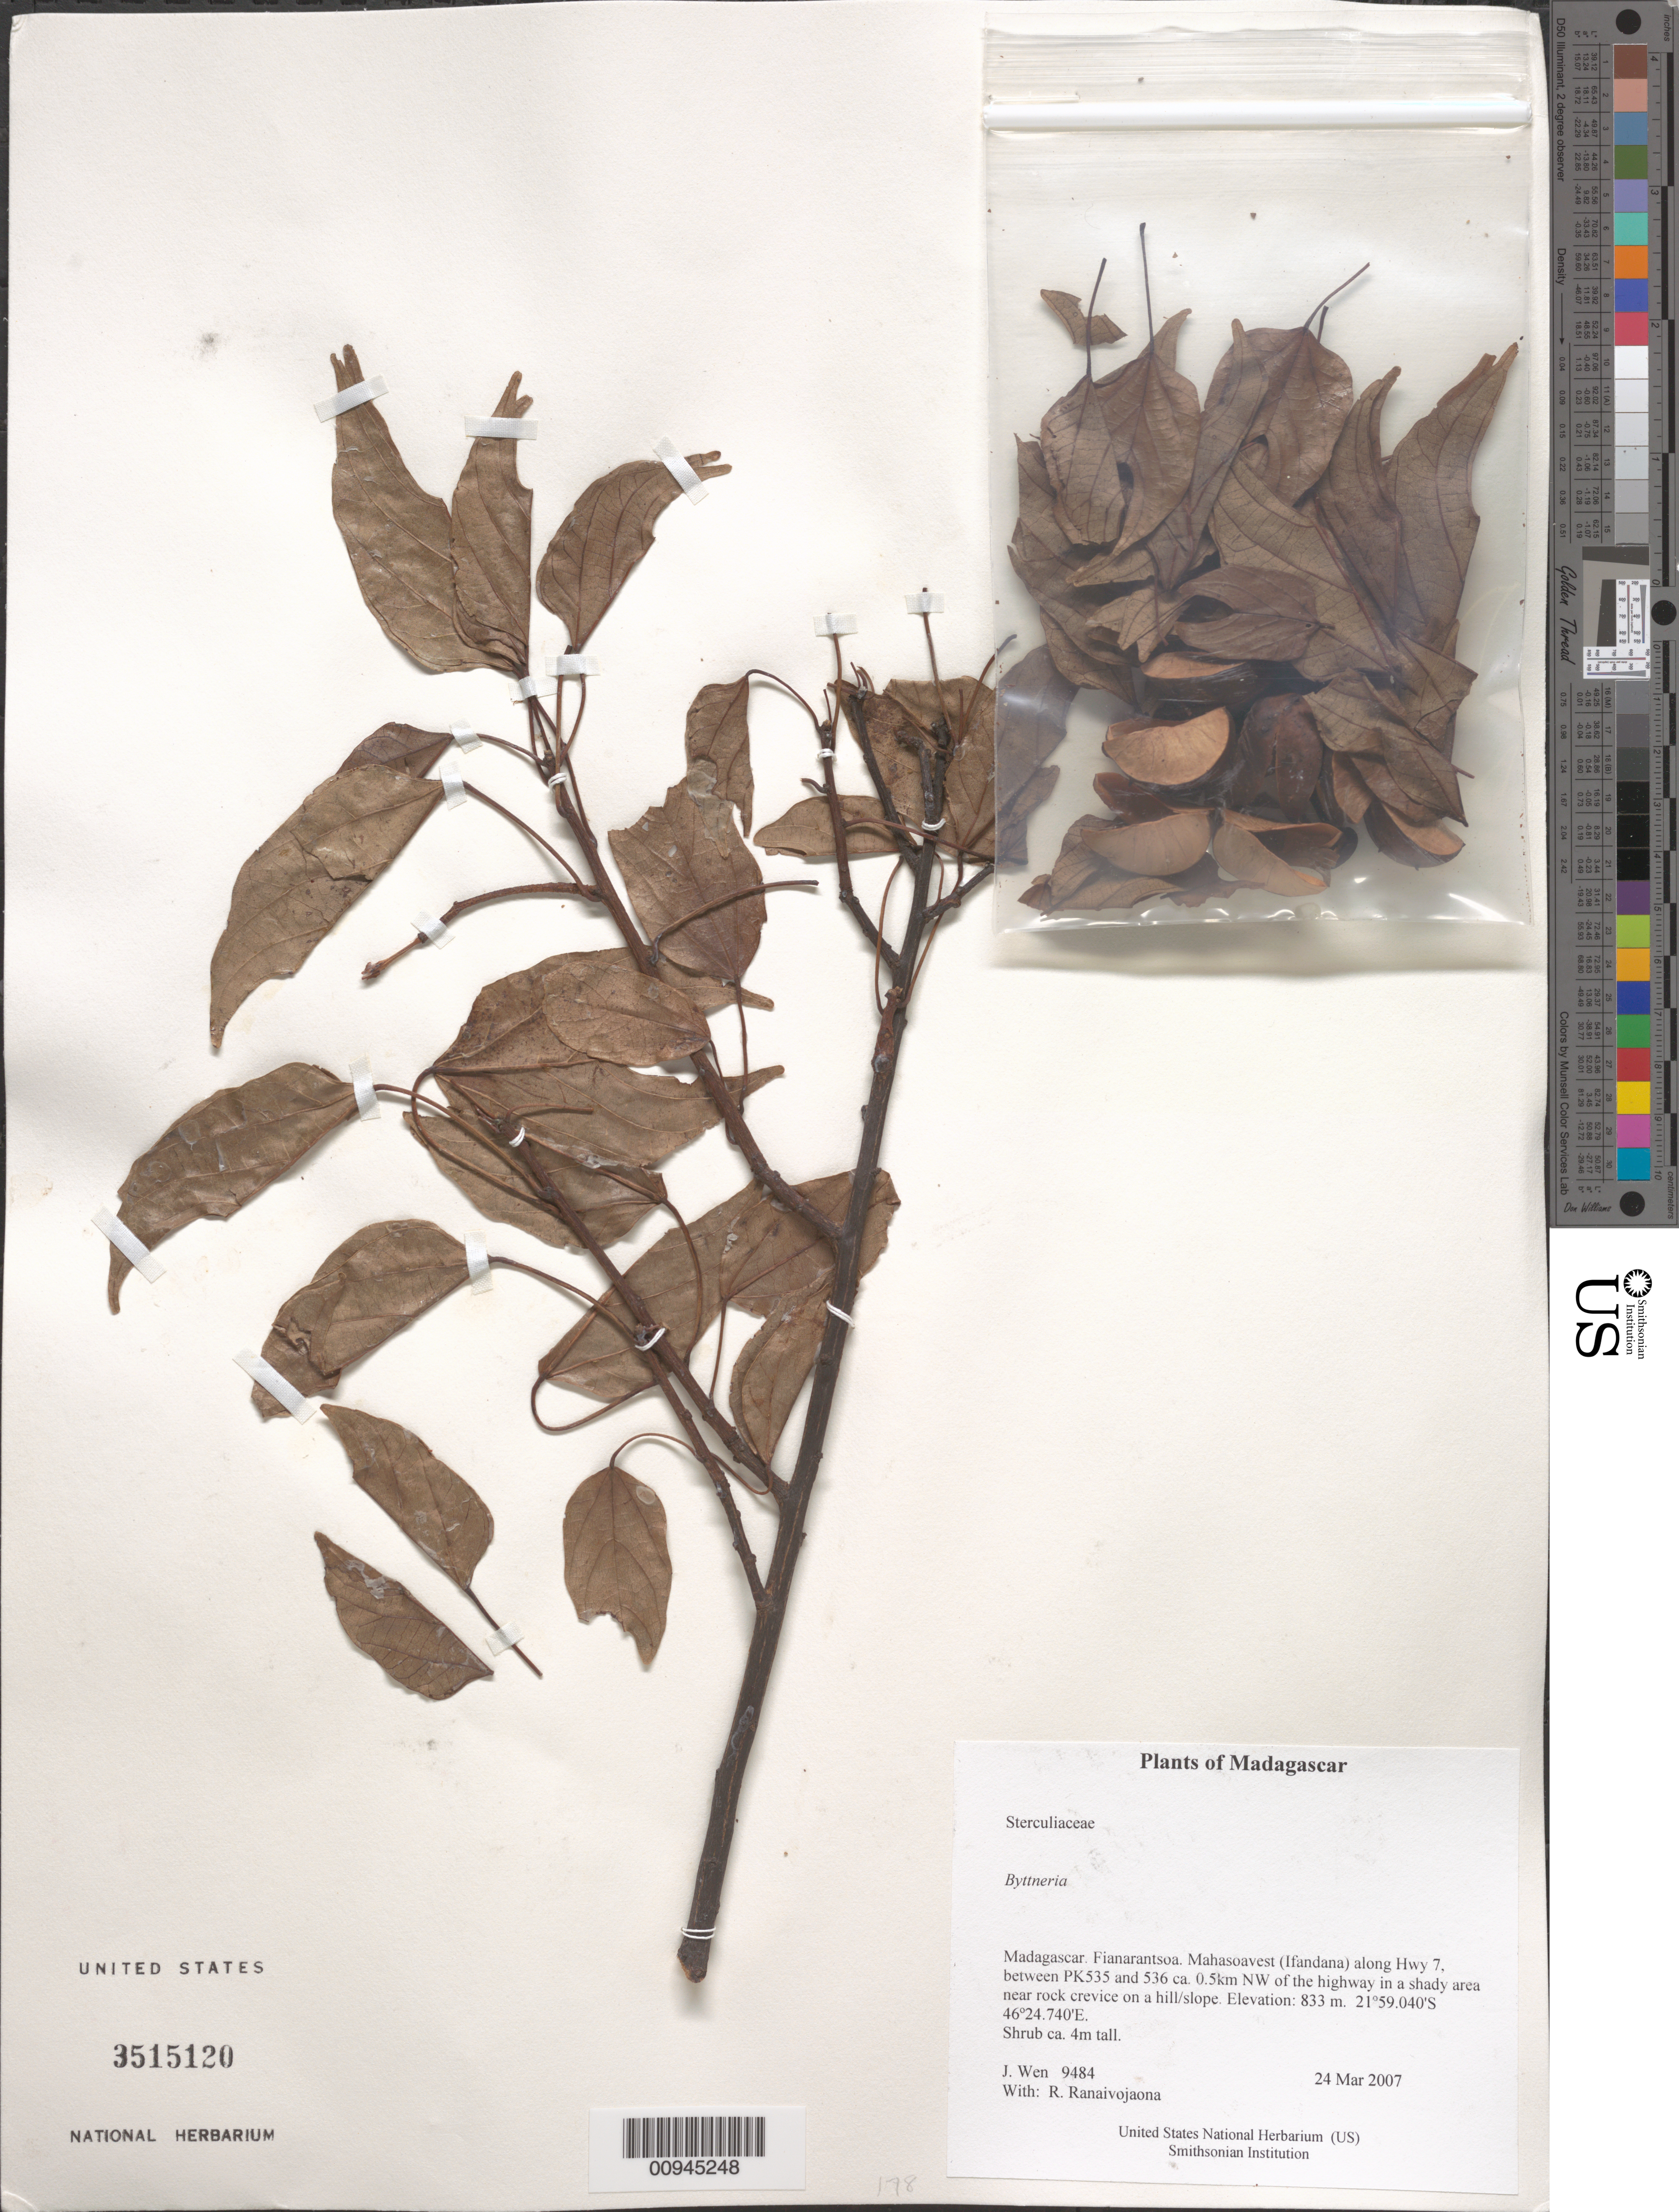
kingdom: Plantae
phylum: Tracheophyta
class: Magnoliopsida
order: Malvales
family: Malvaceae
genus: Byttneria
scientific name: Byttneria sp.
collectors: J. Wen & R. Ranaivojaona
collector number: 9484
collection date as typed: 24 Mar 2007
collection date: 2007-03-24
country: Madagascar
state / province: Ihorombe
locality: Mahasoavest (Ifandana) along Hwy 7, between PK 535 and 536 ca. 0.5km NW of the highway in a shady area near rock crevice on a hill/slope.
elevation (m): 833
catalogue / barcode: US 3515120